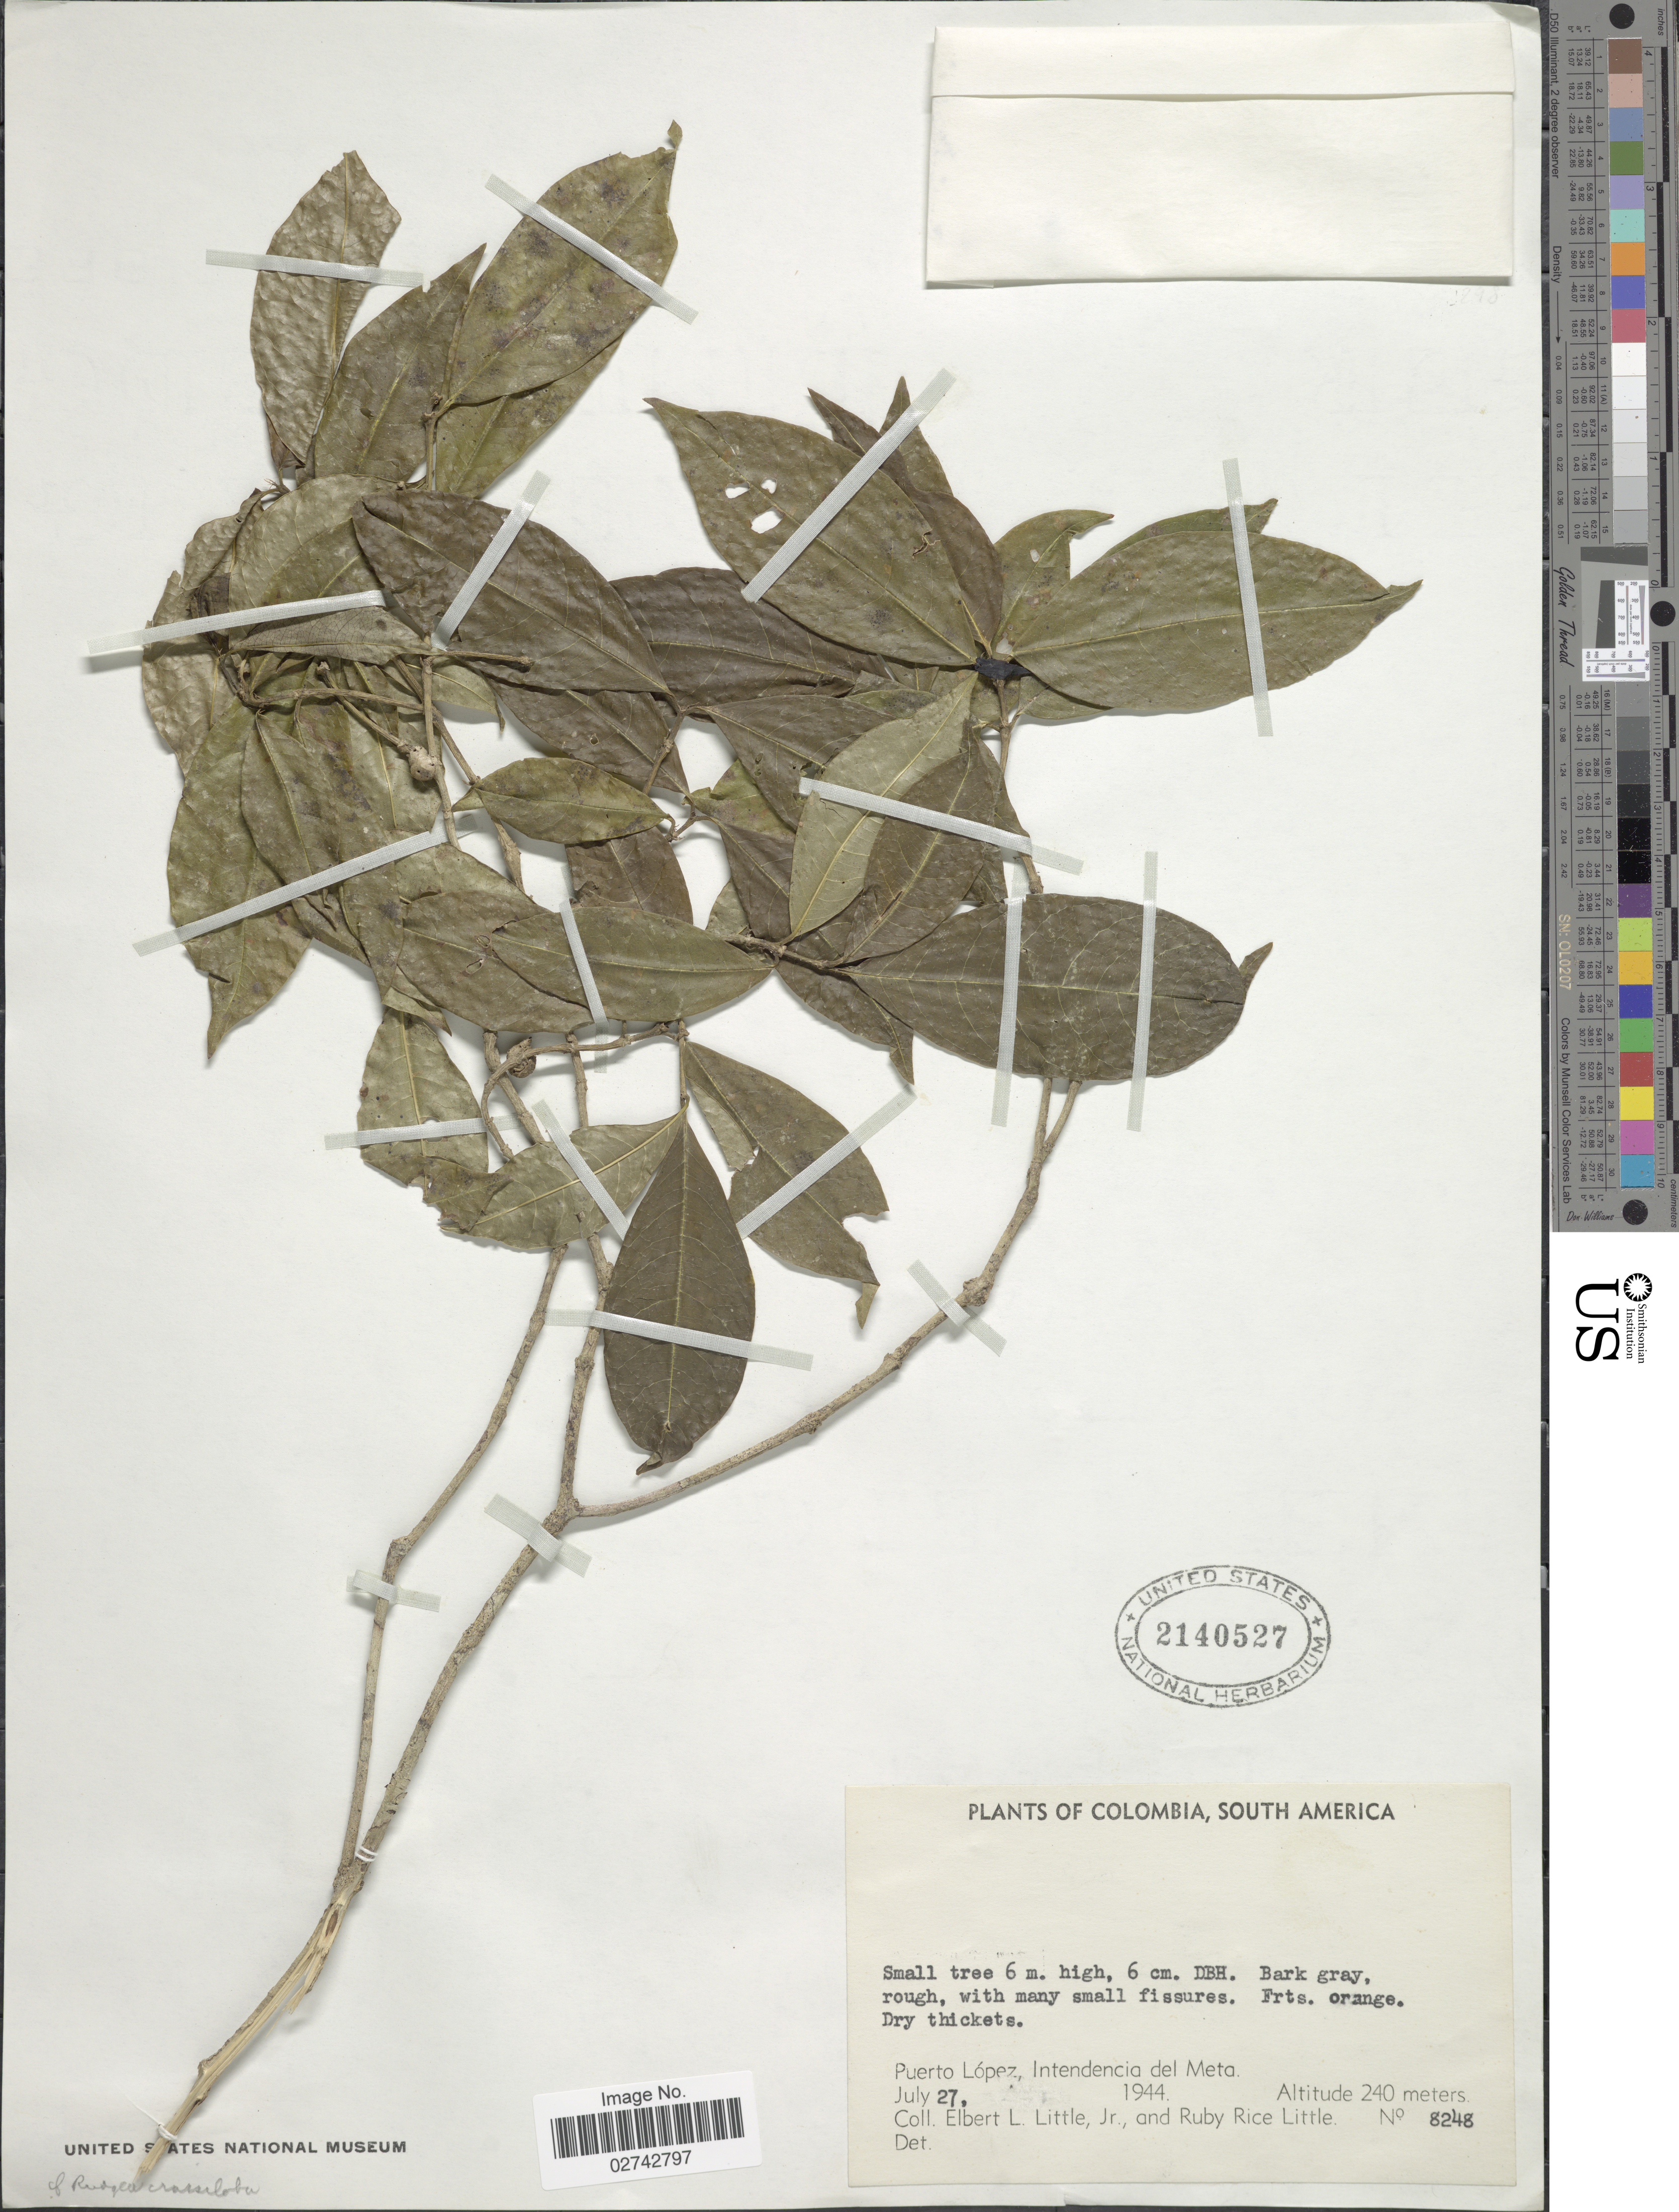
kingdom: Plantae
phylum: Tracheophyta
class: Magnoliopsida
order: Gentianales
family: Rubiaceae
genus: Rudgea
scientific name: Rudgea crassiloba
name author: (Benth.) B.L. Rob.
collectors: E. L. Little & R. R. Little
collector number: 8248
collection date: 1944-07-27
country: Colombia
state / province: Meta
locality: Puerto Lopez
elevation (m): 240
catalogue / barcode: US 2140527